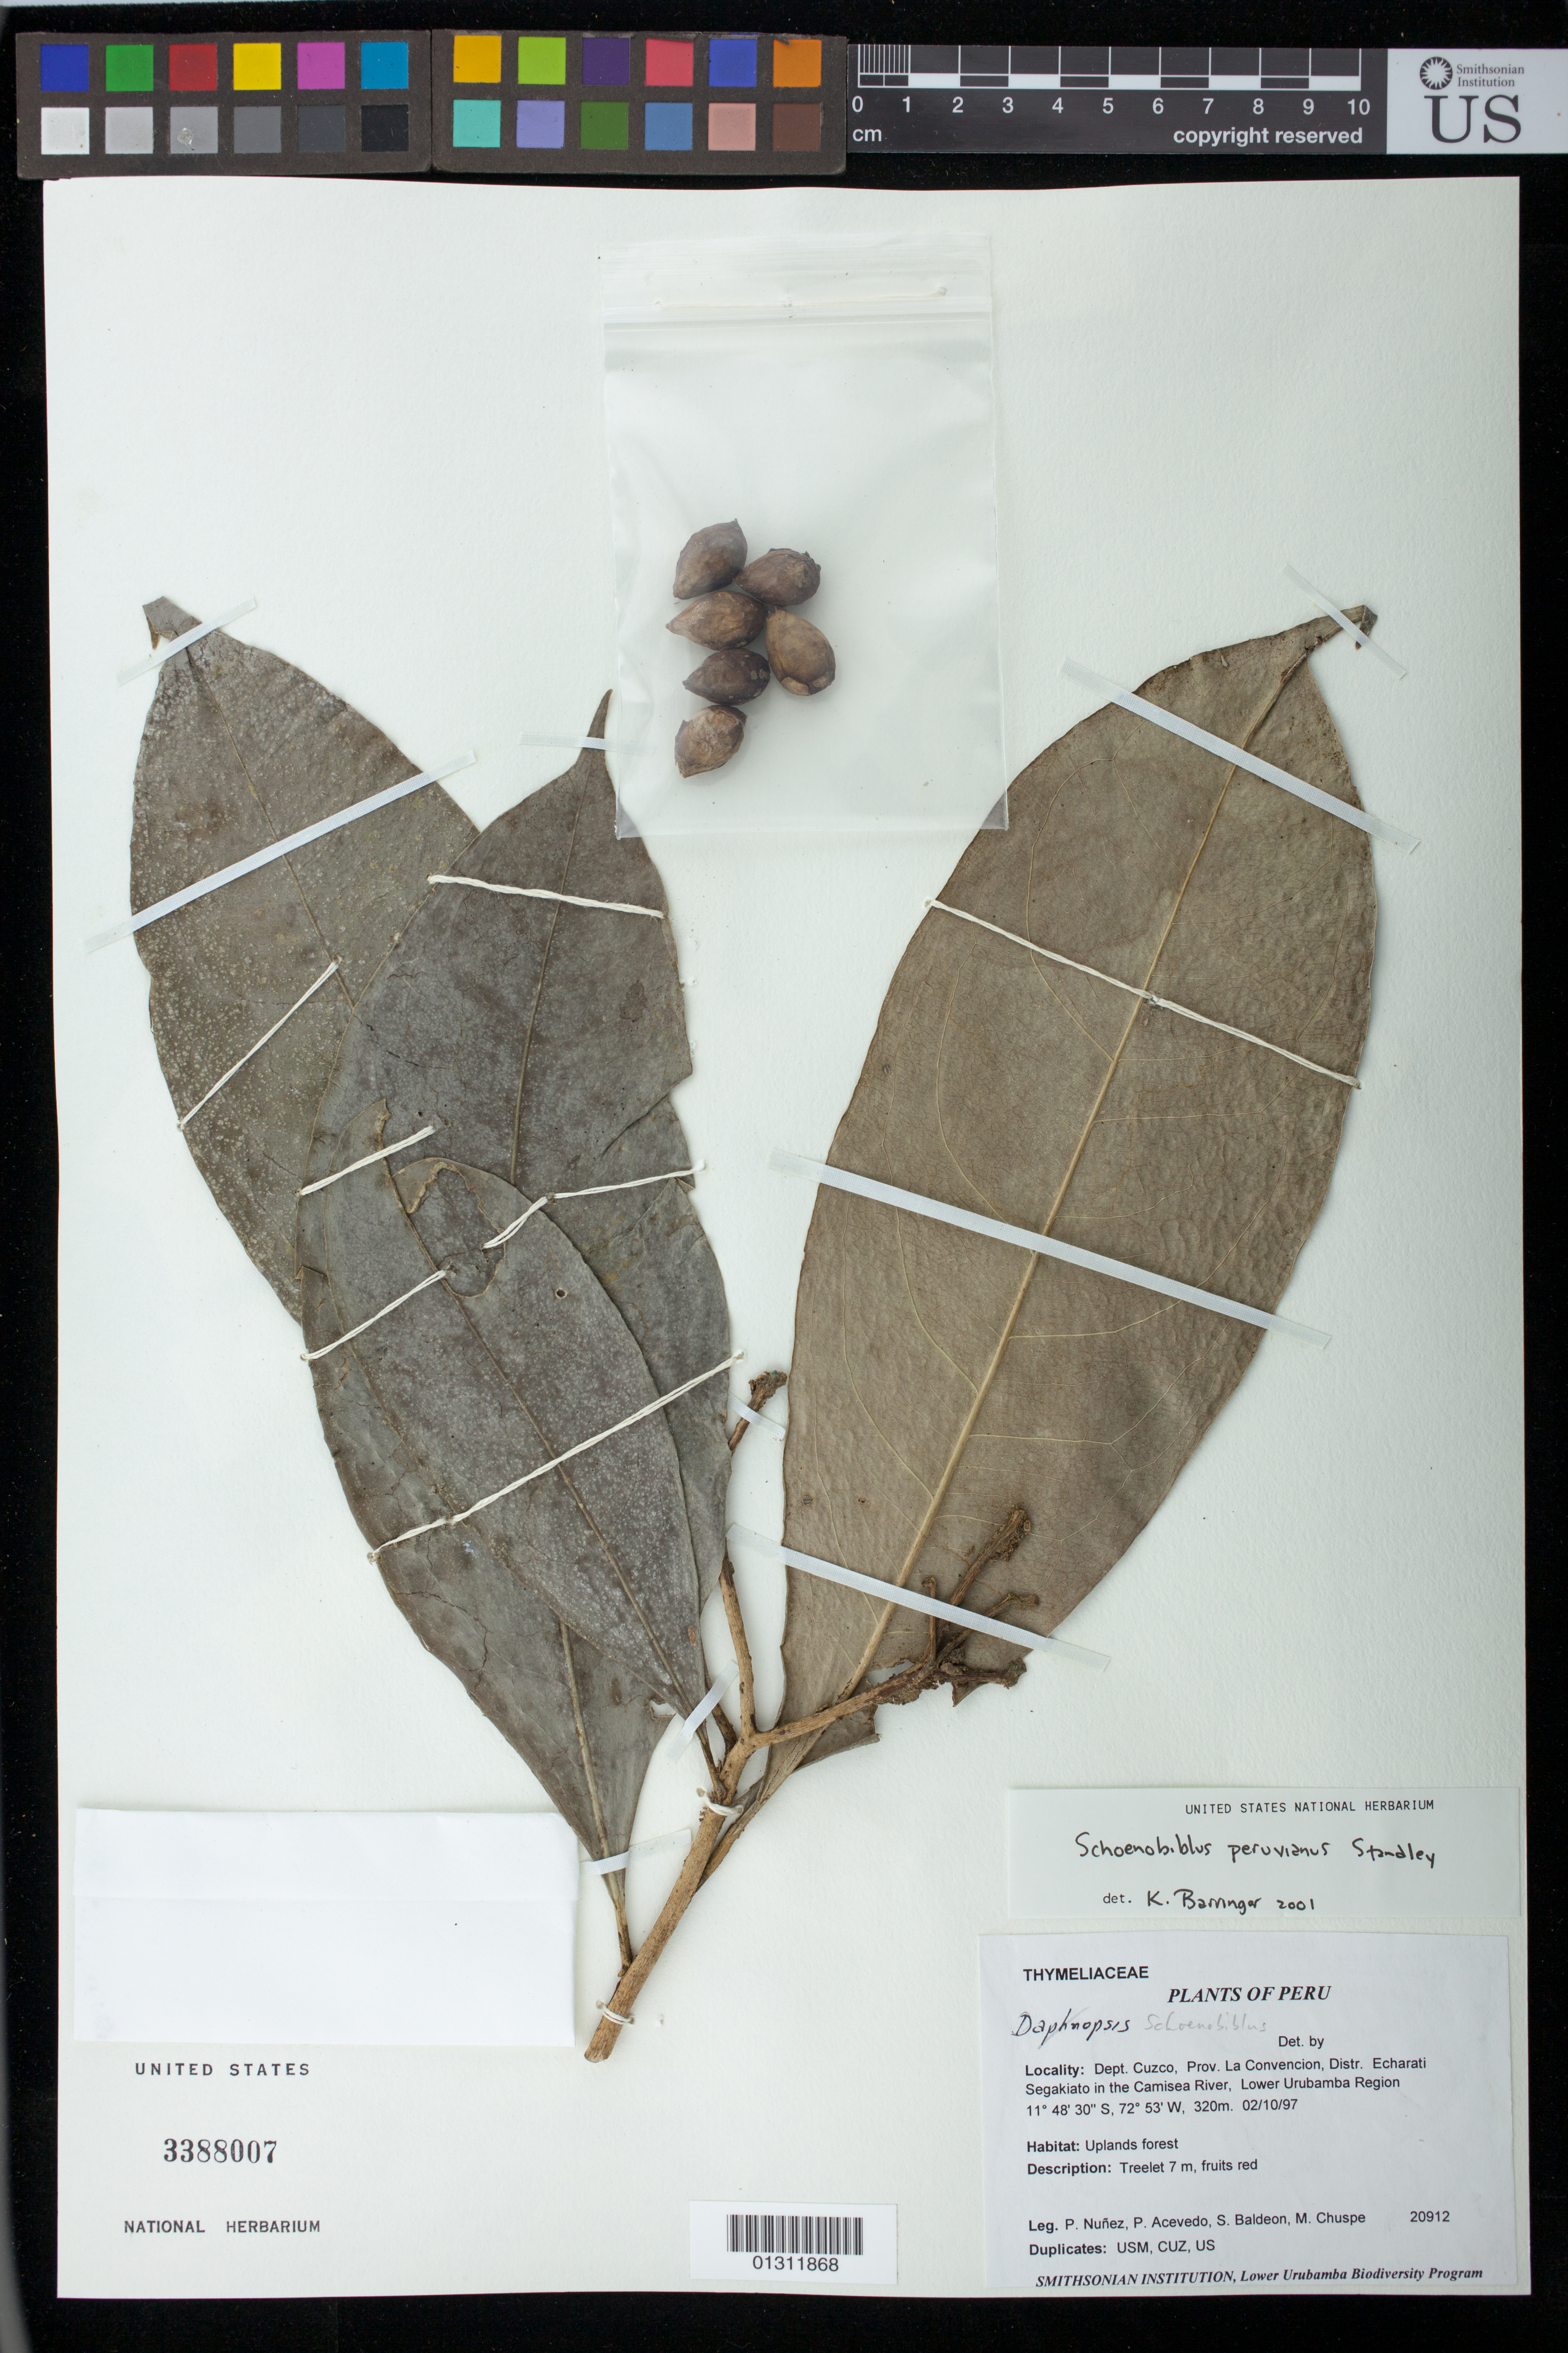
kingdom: Plantae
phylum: Tracheophyta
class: Magnoliopsida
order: Malvales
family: Thymelaeaceae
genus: Daphnopsis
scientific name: Daphnopsis sp.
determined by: Rogers, Z. S.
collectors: P. Nuñez V., P. Acevedo-Rodr. & M. Chuspe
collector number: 20912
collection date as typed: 02 Oct 1997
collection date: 1997-10-02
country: Peru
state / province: Cusco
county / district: La Convención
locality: Echarati, Segakiato in Camisea River, lower Urubamba region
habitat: Uplands forest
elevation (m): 320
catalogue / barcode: US 3388007